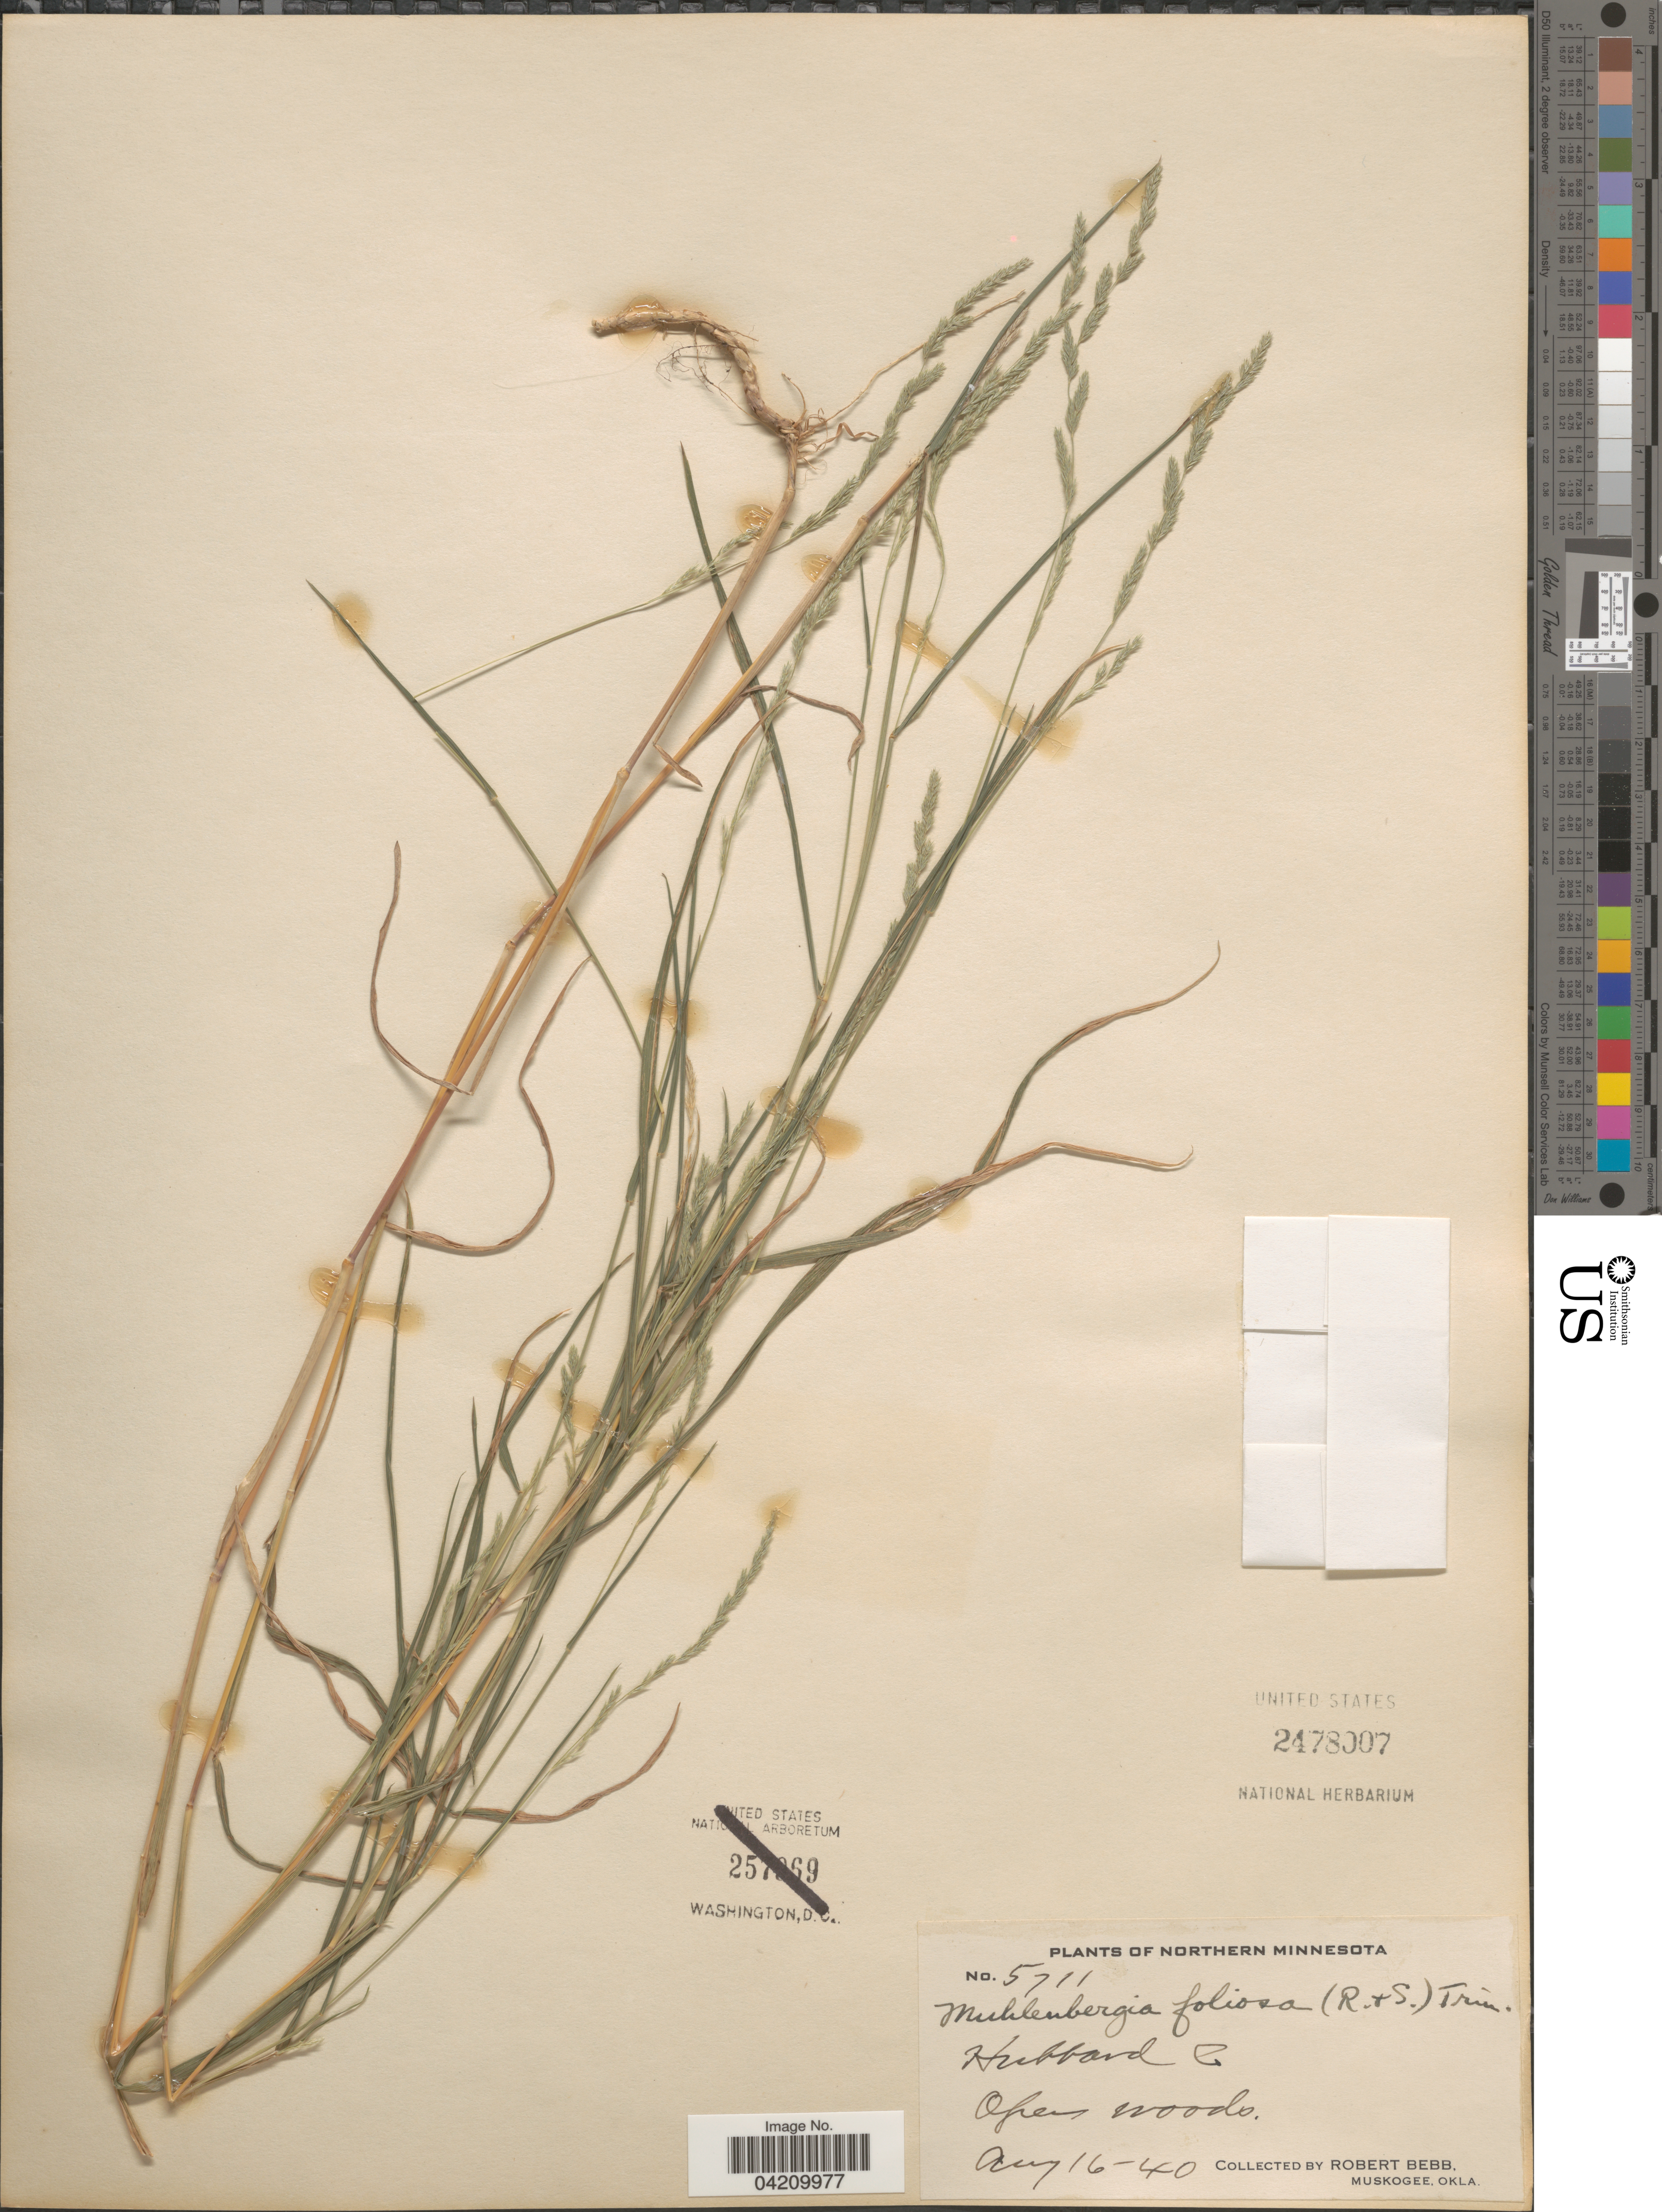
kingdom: Plantae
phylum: Tracheophyta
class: Liliopsida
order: Poales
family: Poaceae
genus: Muhlenbergia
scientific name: Muhlenbergia mexicana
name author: (L.) Trin.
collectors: R. Bebb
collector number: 5711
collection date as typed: Transcribed d/m/y: 16/8/40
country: United States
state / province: Minnesota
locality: Northern Minnesota. Hubbard Co.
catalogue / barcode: US 2478007